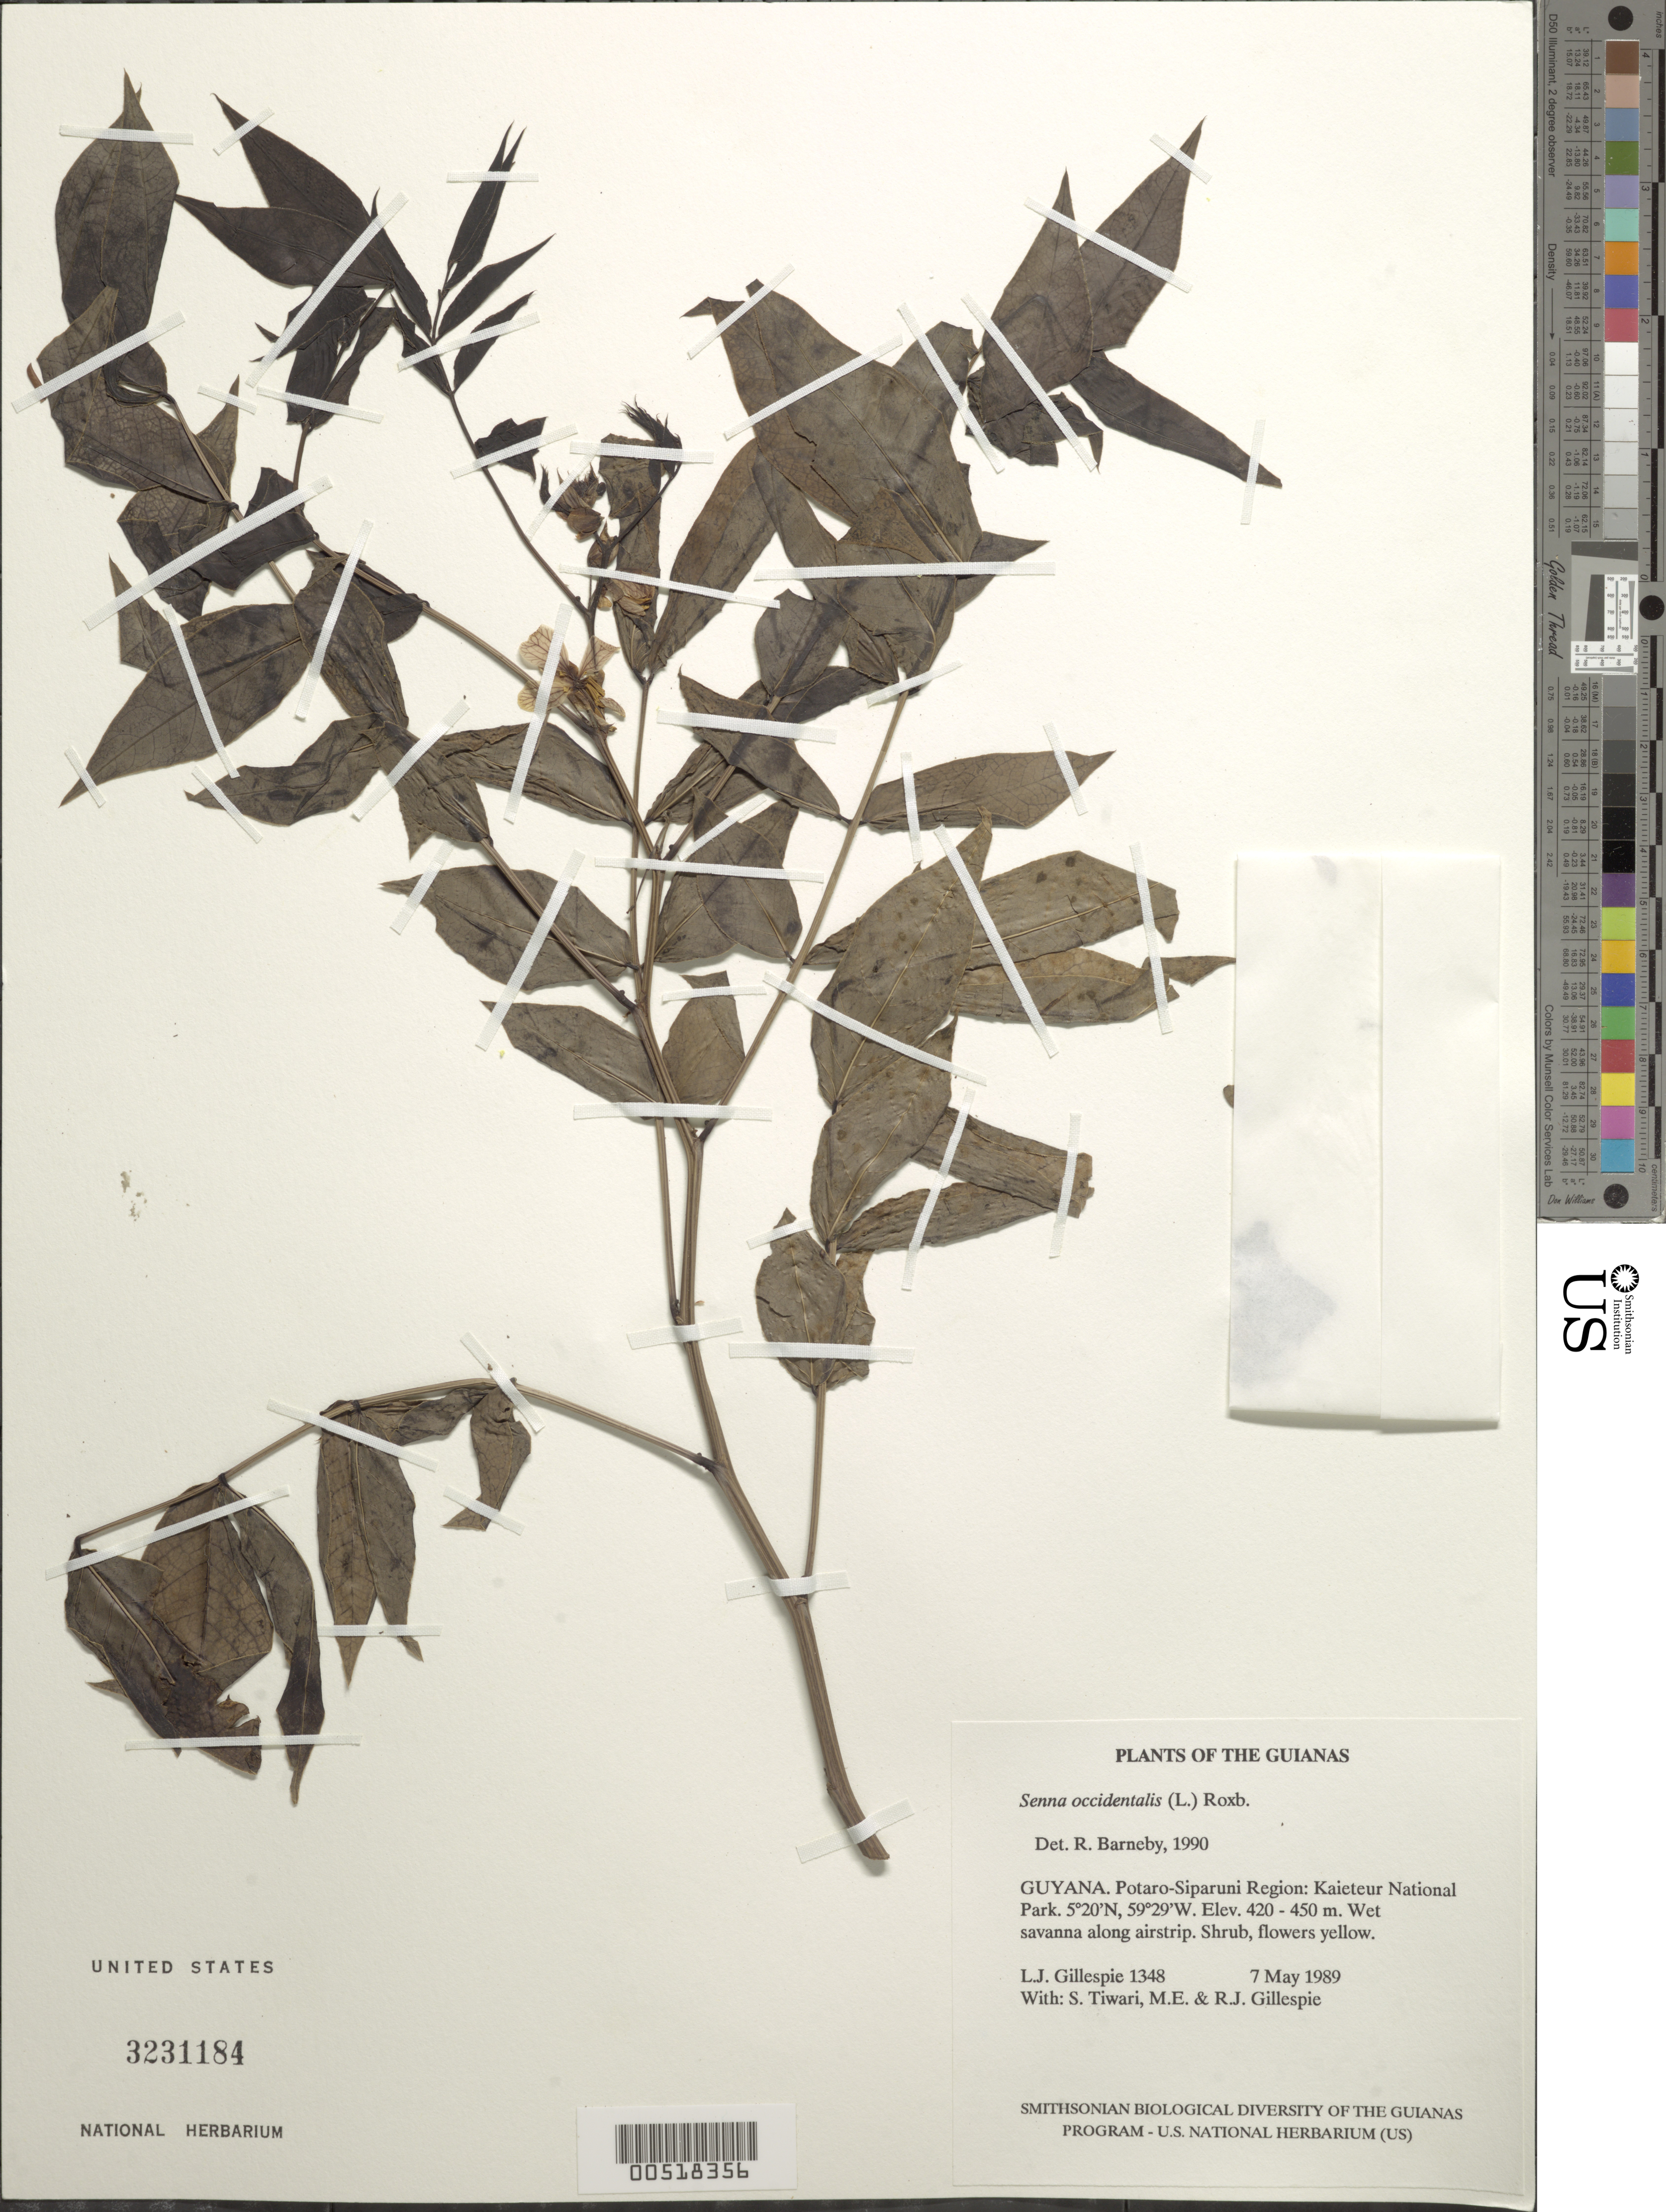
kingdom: Plantae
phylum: Tracheophyta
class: Magnoliopsida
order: Fabales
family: Fabaceae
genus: Senna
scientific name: Senna occidentalis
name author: (L.) Link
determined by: Barneby, Rupert C., (NY)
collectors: L. J. Gillespie, S. Tiwari, M. Gillespie & R. Gillespie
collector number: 1348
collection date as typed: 7 May 1989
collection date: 1989-05-07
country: Guyana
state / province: Potaro-Siparuni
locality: Kaieteur National Park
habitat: Wet savanna along airstrip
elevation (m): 420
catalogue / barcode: US 3231184